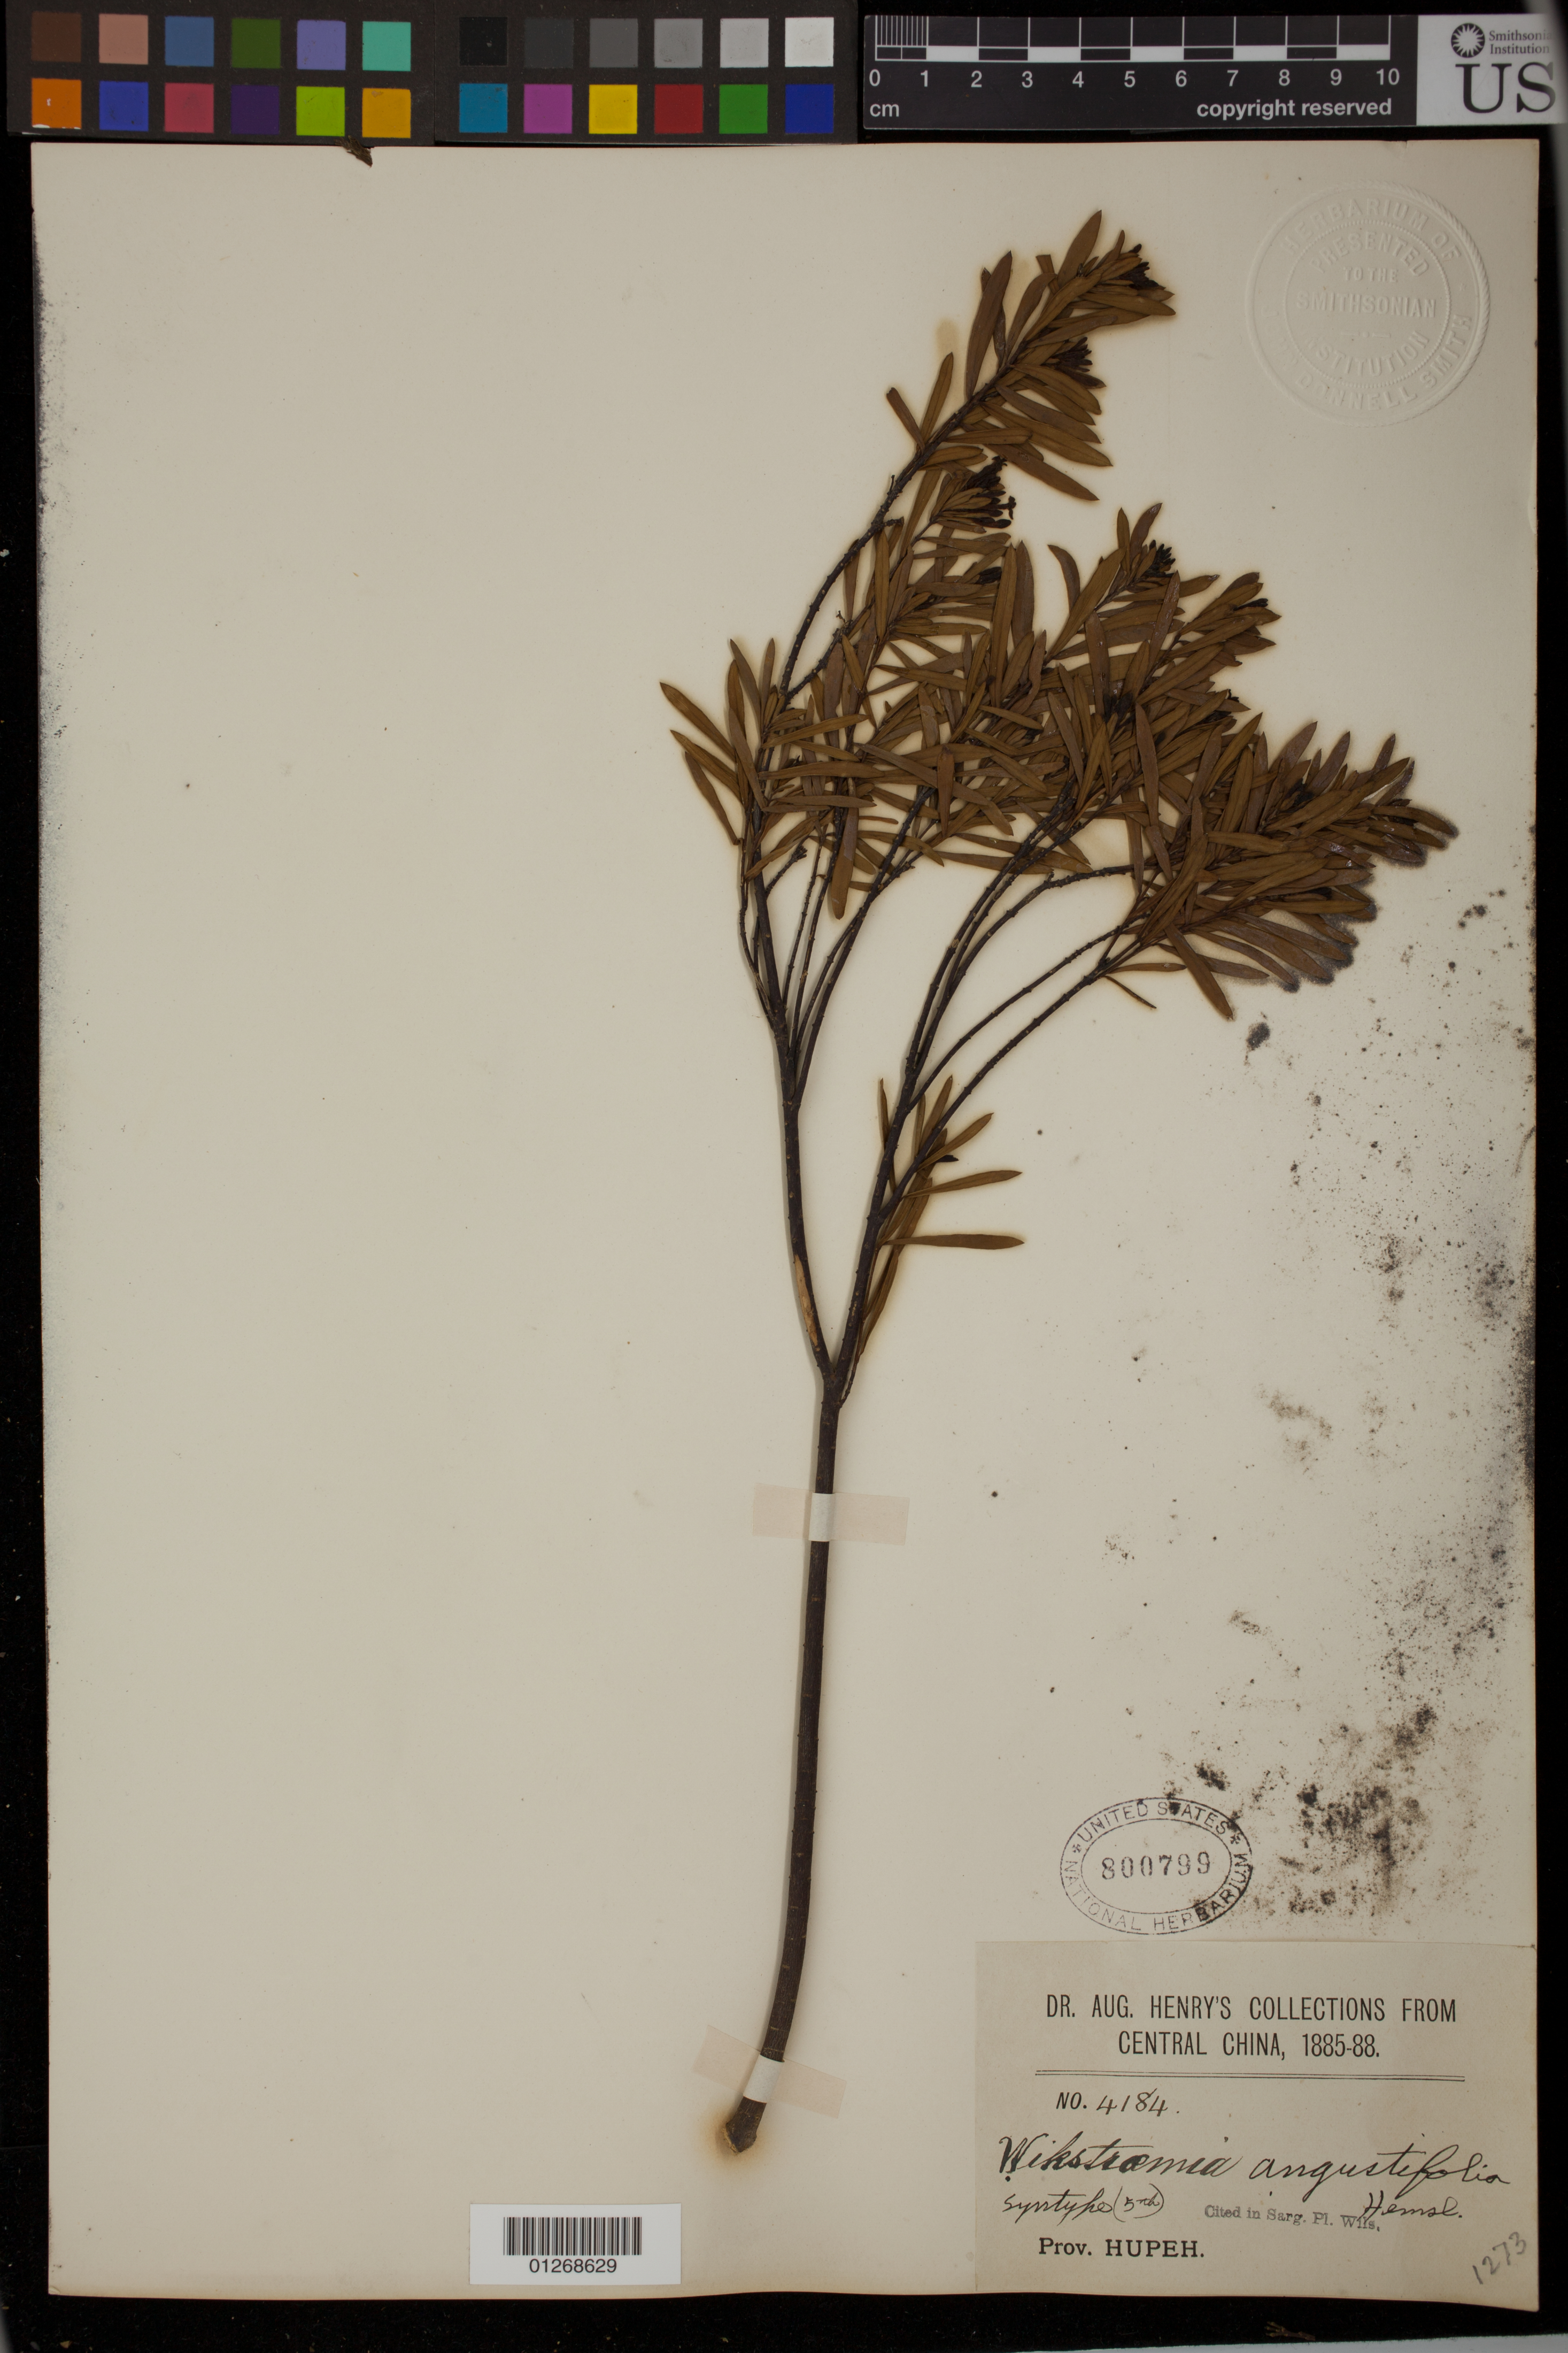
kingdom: Plantae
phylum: Tracheophyta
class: Magnoliopsida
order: Malvales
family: Thymelaeaceae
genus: Wikstroemia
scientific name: Wikstroemia angustifolia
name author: Hemsl.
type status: Isosyntype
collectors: A. Henry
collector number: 4184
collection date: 1885/1888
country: China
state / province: Hubei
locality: Prov. Hupeh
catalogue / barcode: US 800799